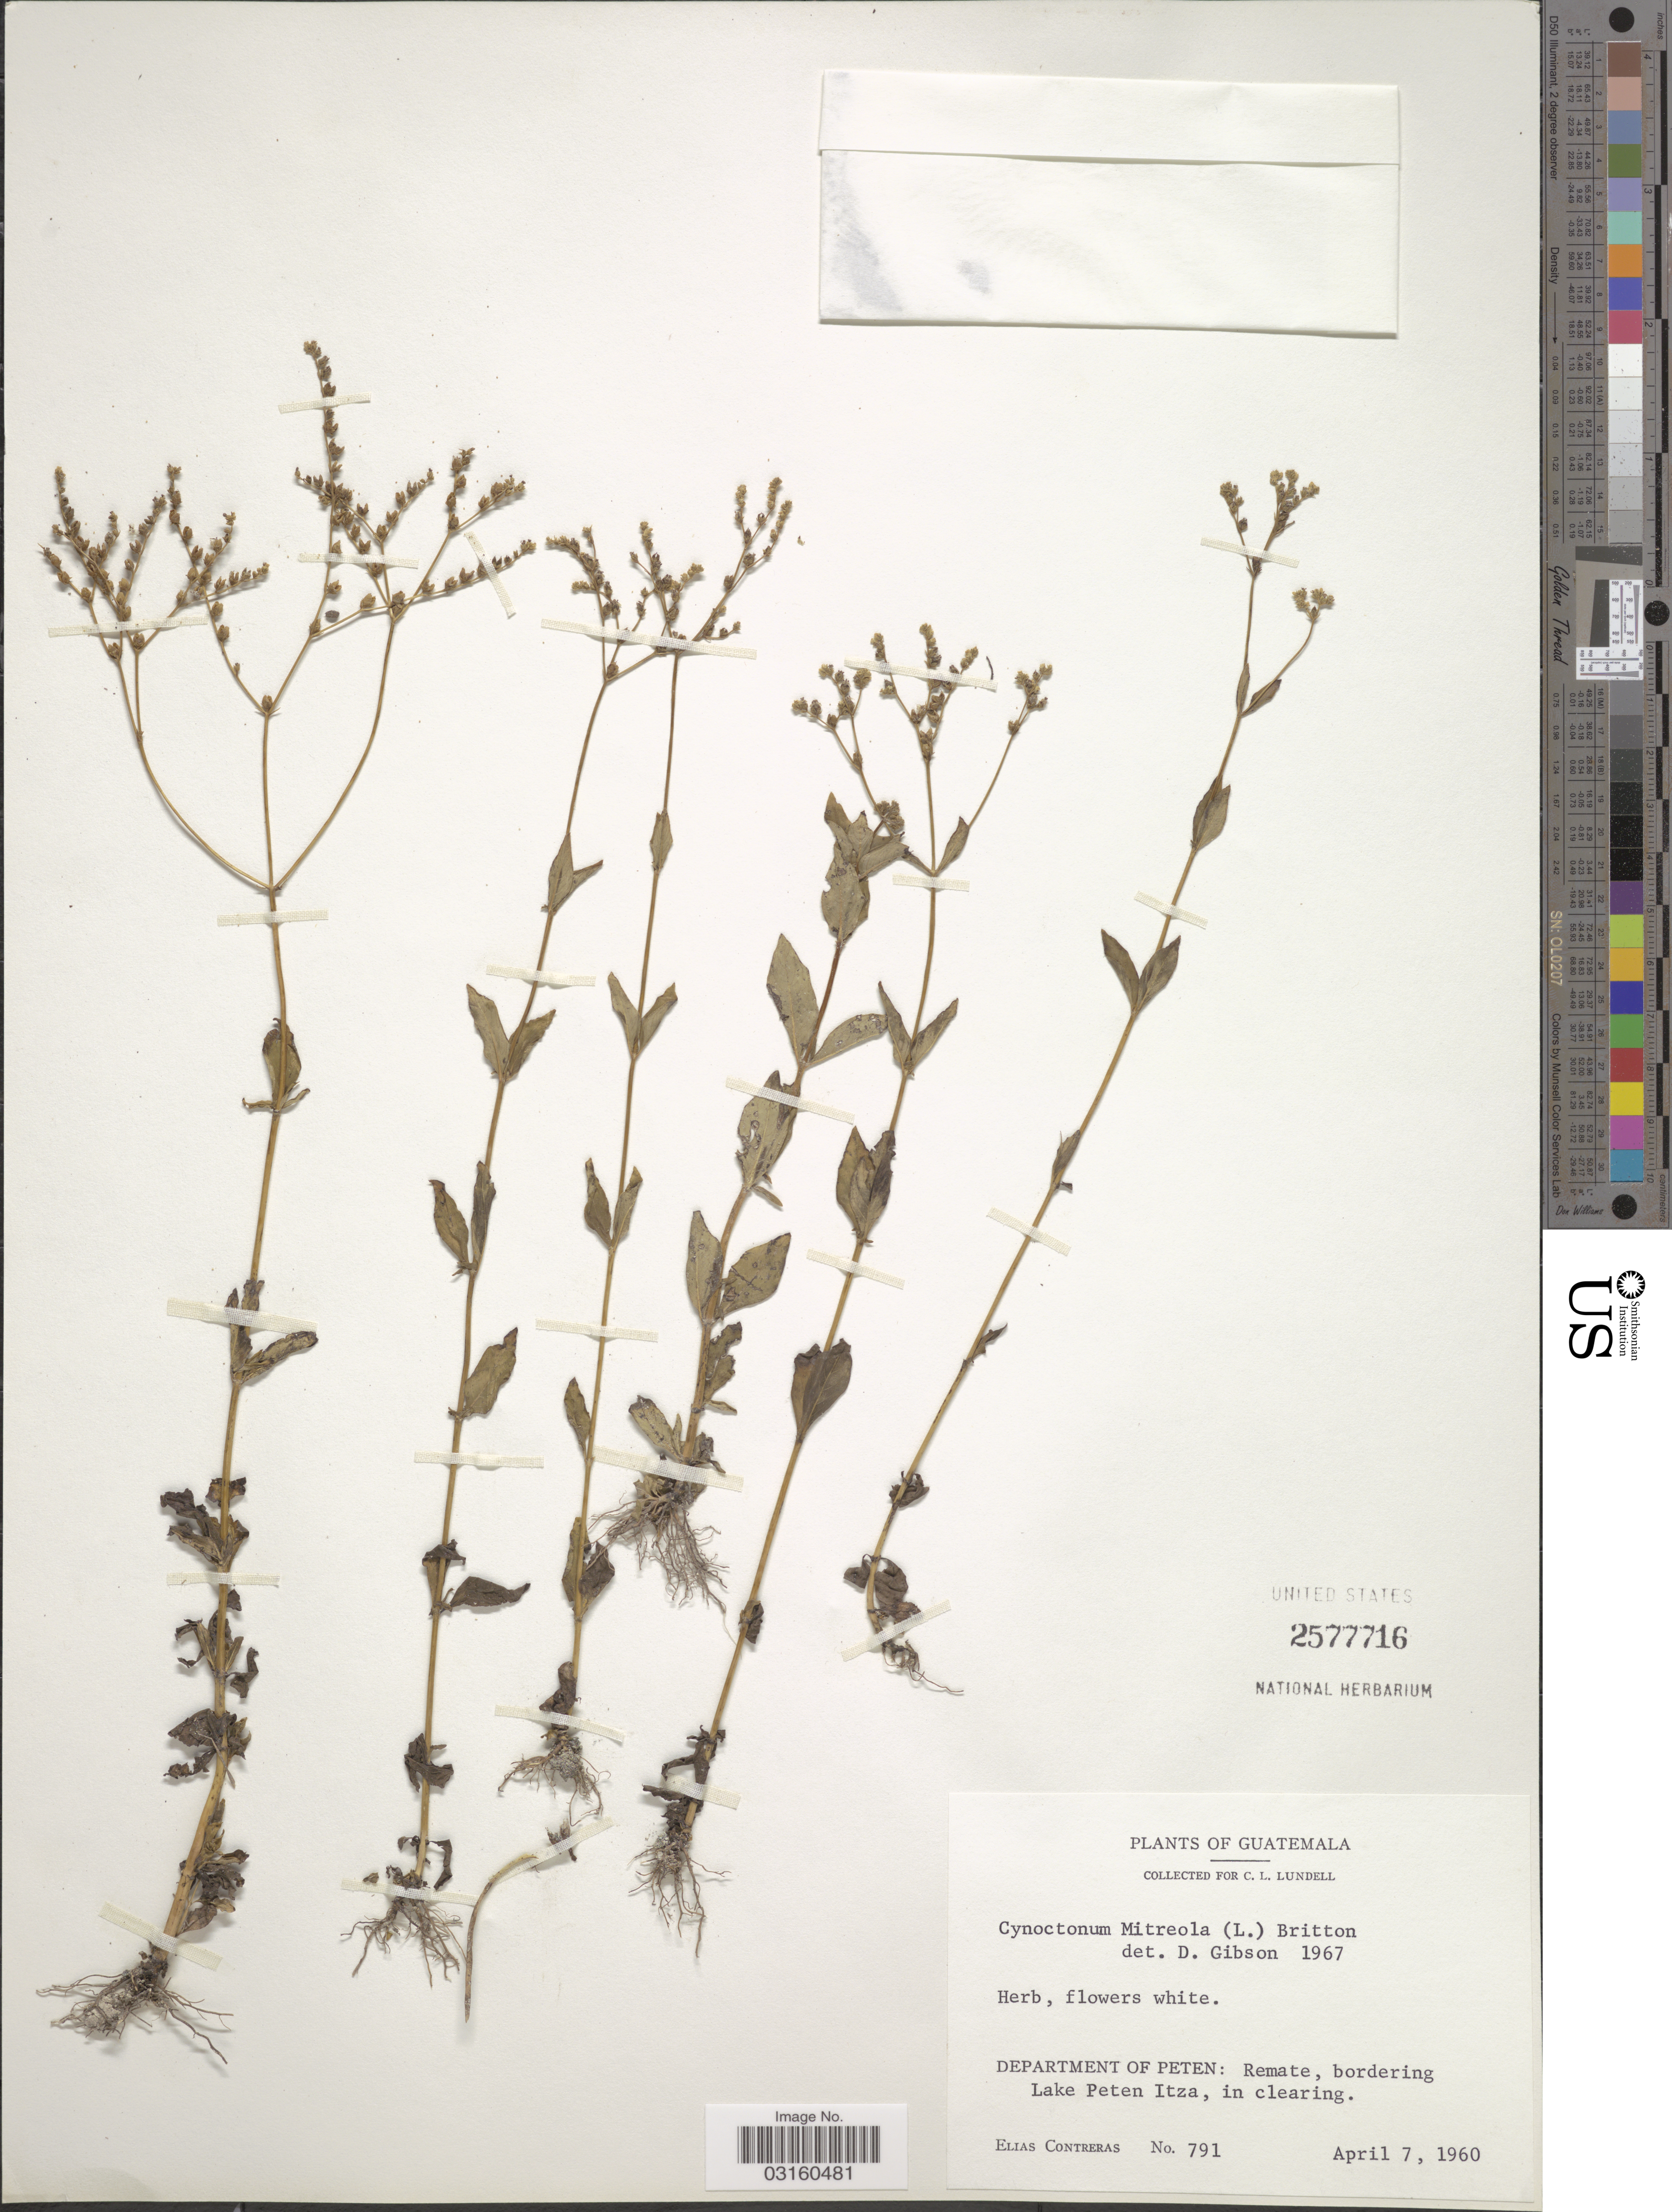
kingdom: Plantae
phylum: Tracheophyta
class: Magnoliopsida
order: Gentianales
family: Loganiaceae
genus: Mitreola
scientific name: Mitreola petiolata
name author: (J.F. Gmel.) Torr. & A. Gray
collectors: E. Contreras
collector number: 791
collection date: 1960-04-07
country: Guatemala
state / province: El Petén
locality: Department of Peten: Remate, bordering Lake Peten Itza, in clearing.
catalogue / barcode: US 2577716